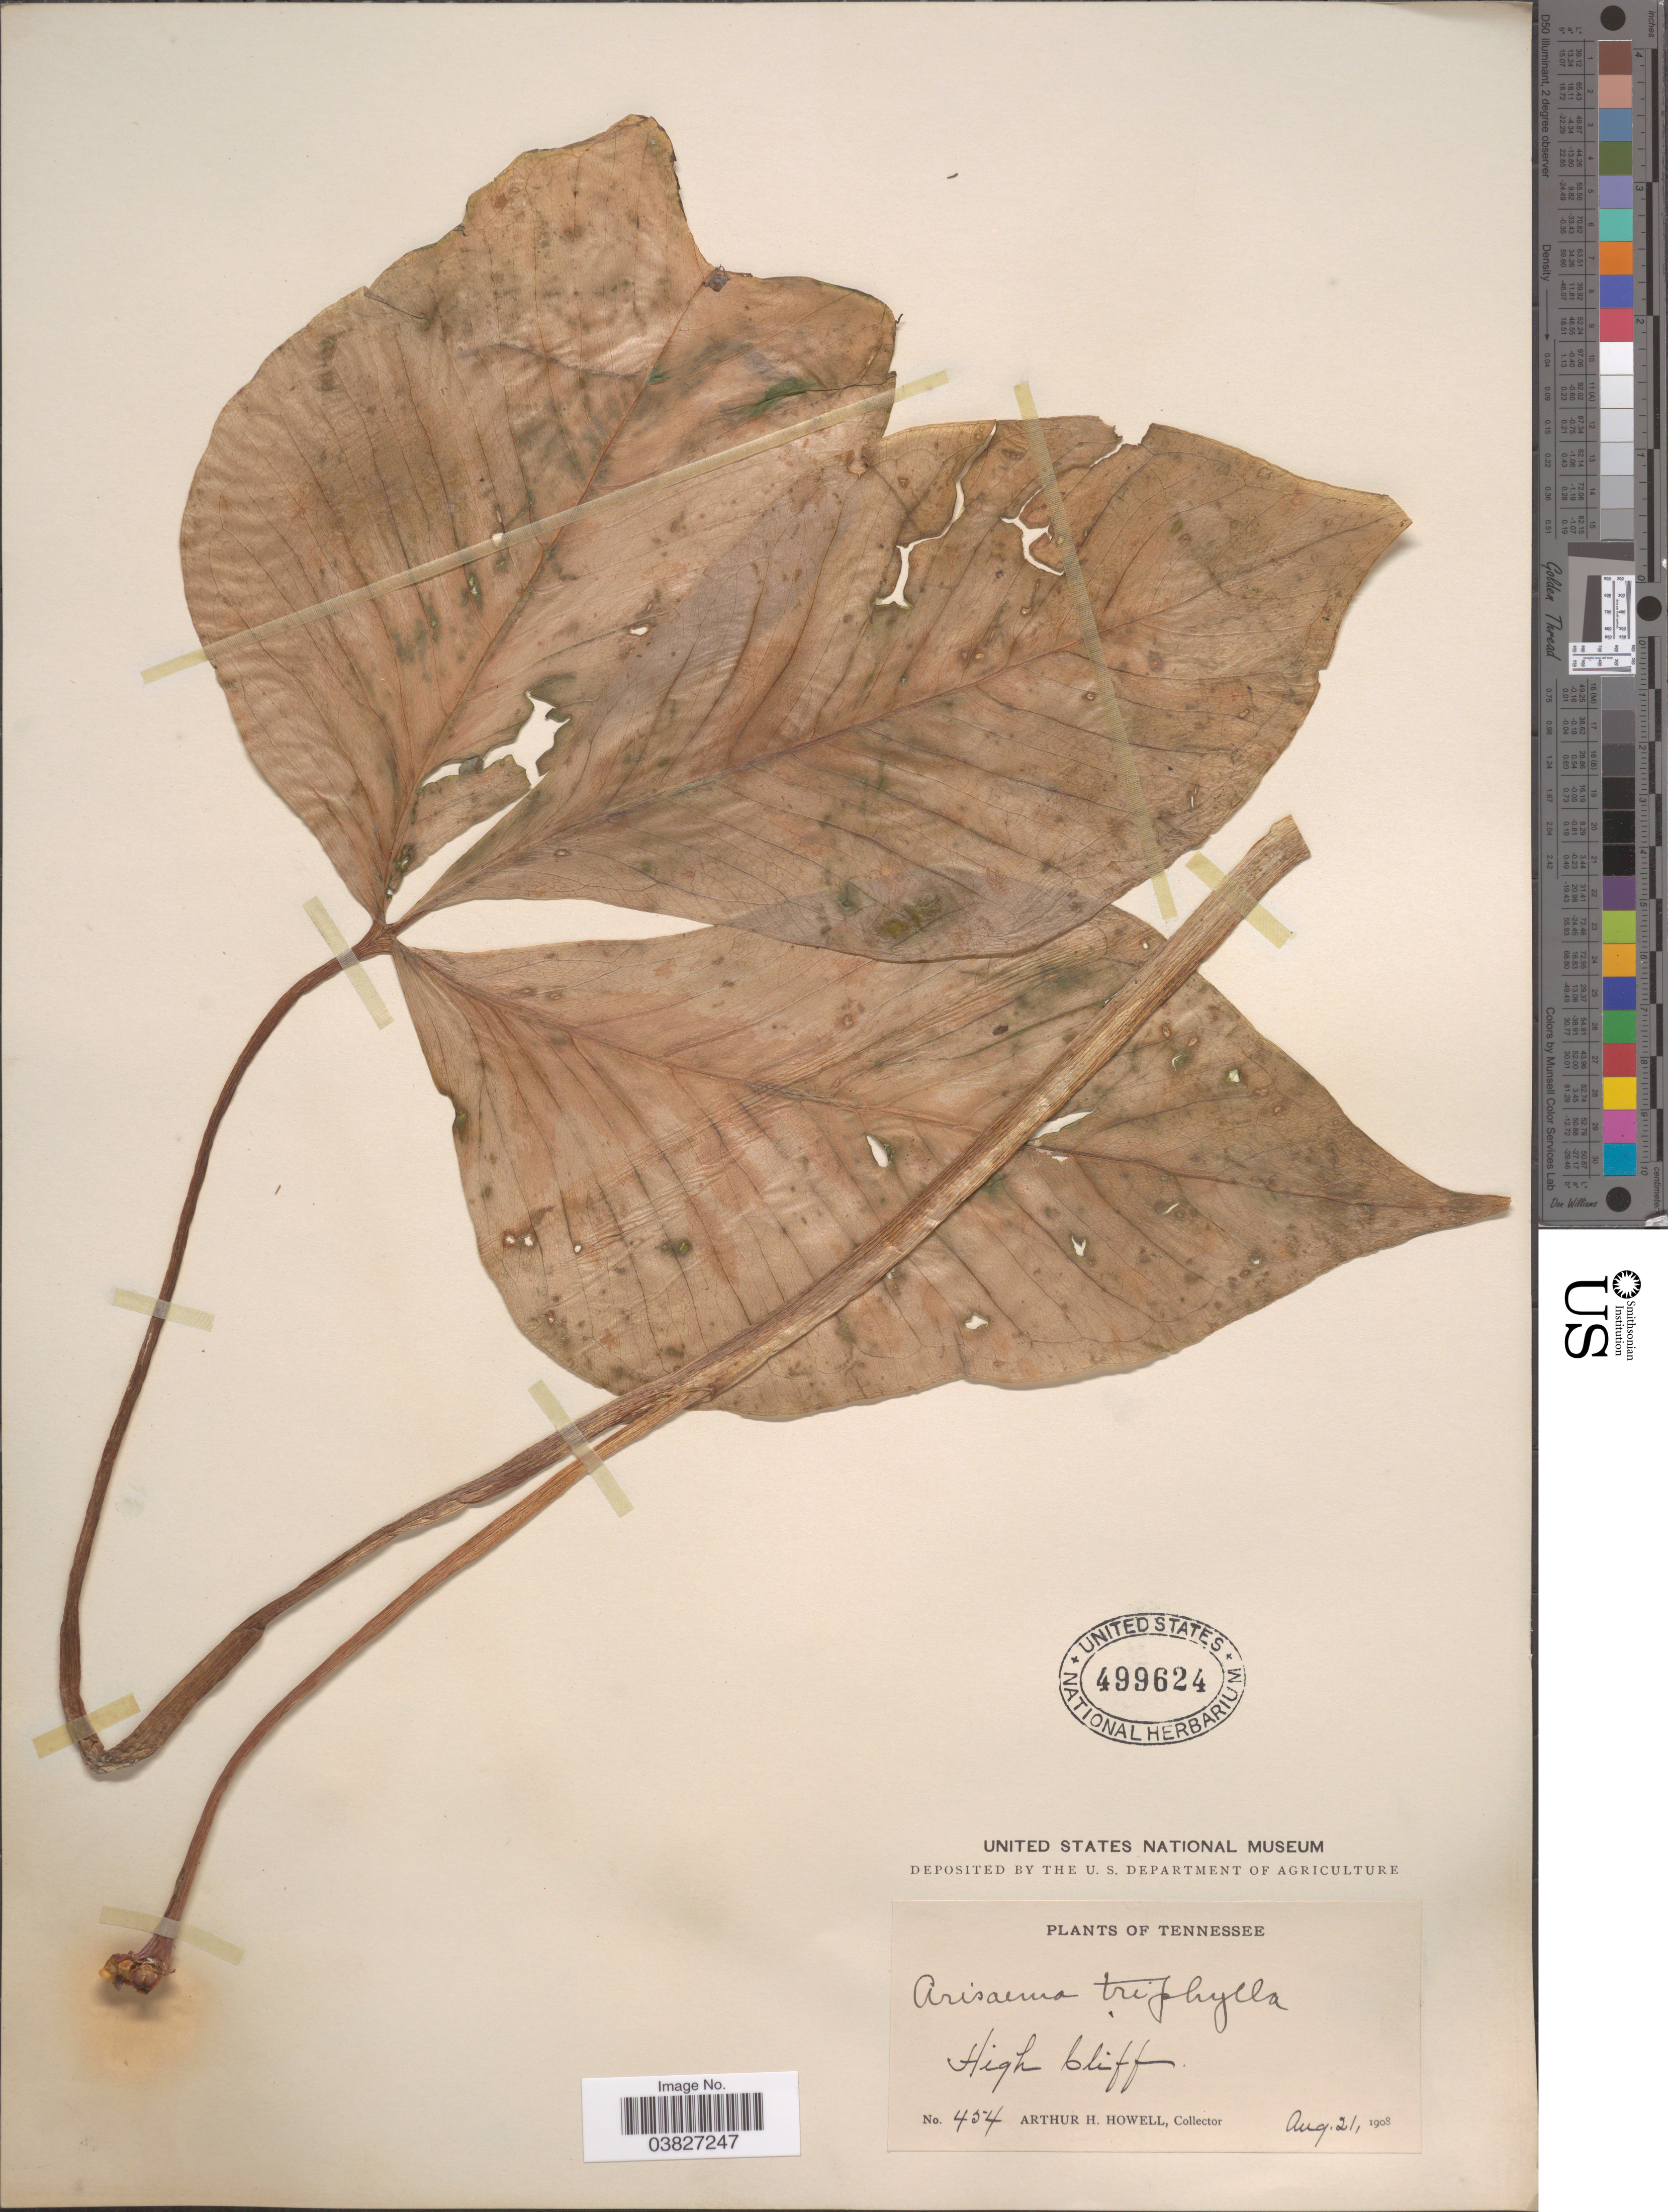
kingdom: Plantae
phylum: Tracheophyta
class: Liliopsida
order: Alismatales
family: Araceae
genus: Arisaema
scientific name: Arisaema triphyllum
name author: (L.) Schott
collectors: A. H. Howell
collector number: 454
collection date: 1908-08-21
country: United States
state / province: Tennessee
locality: High Cliff.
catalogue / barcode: US 499624